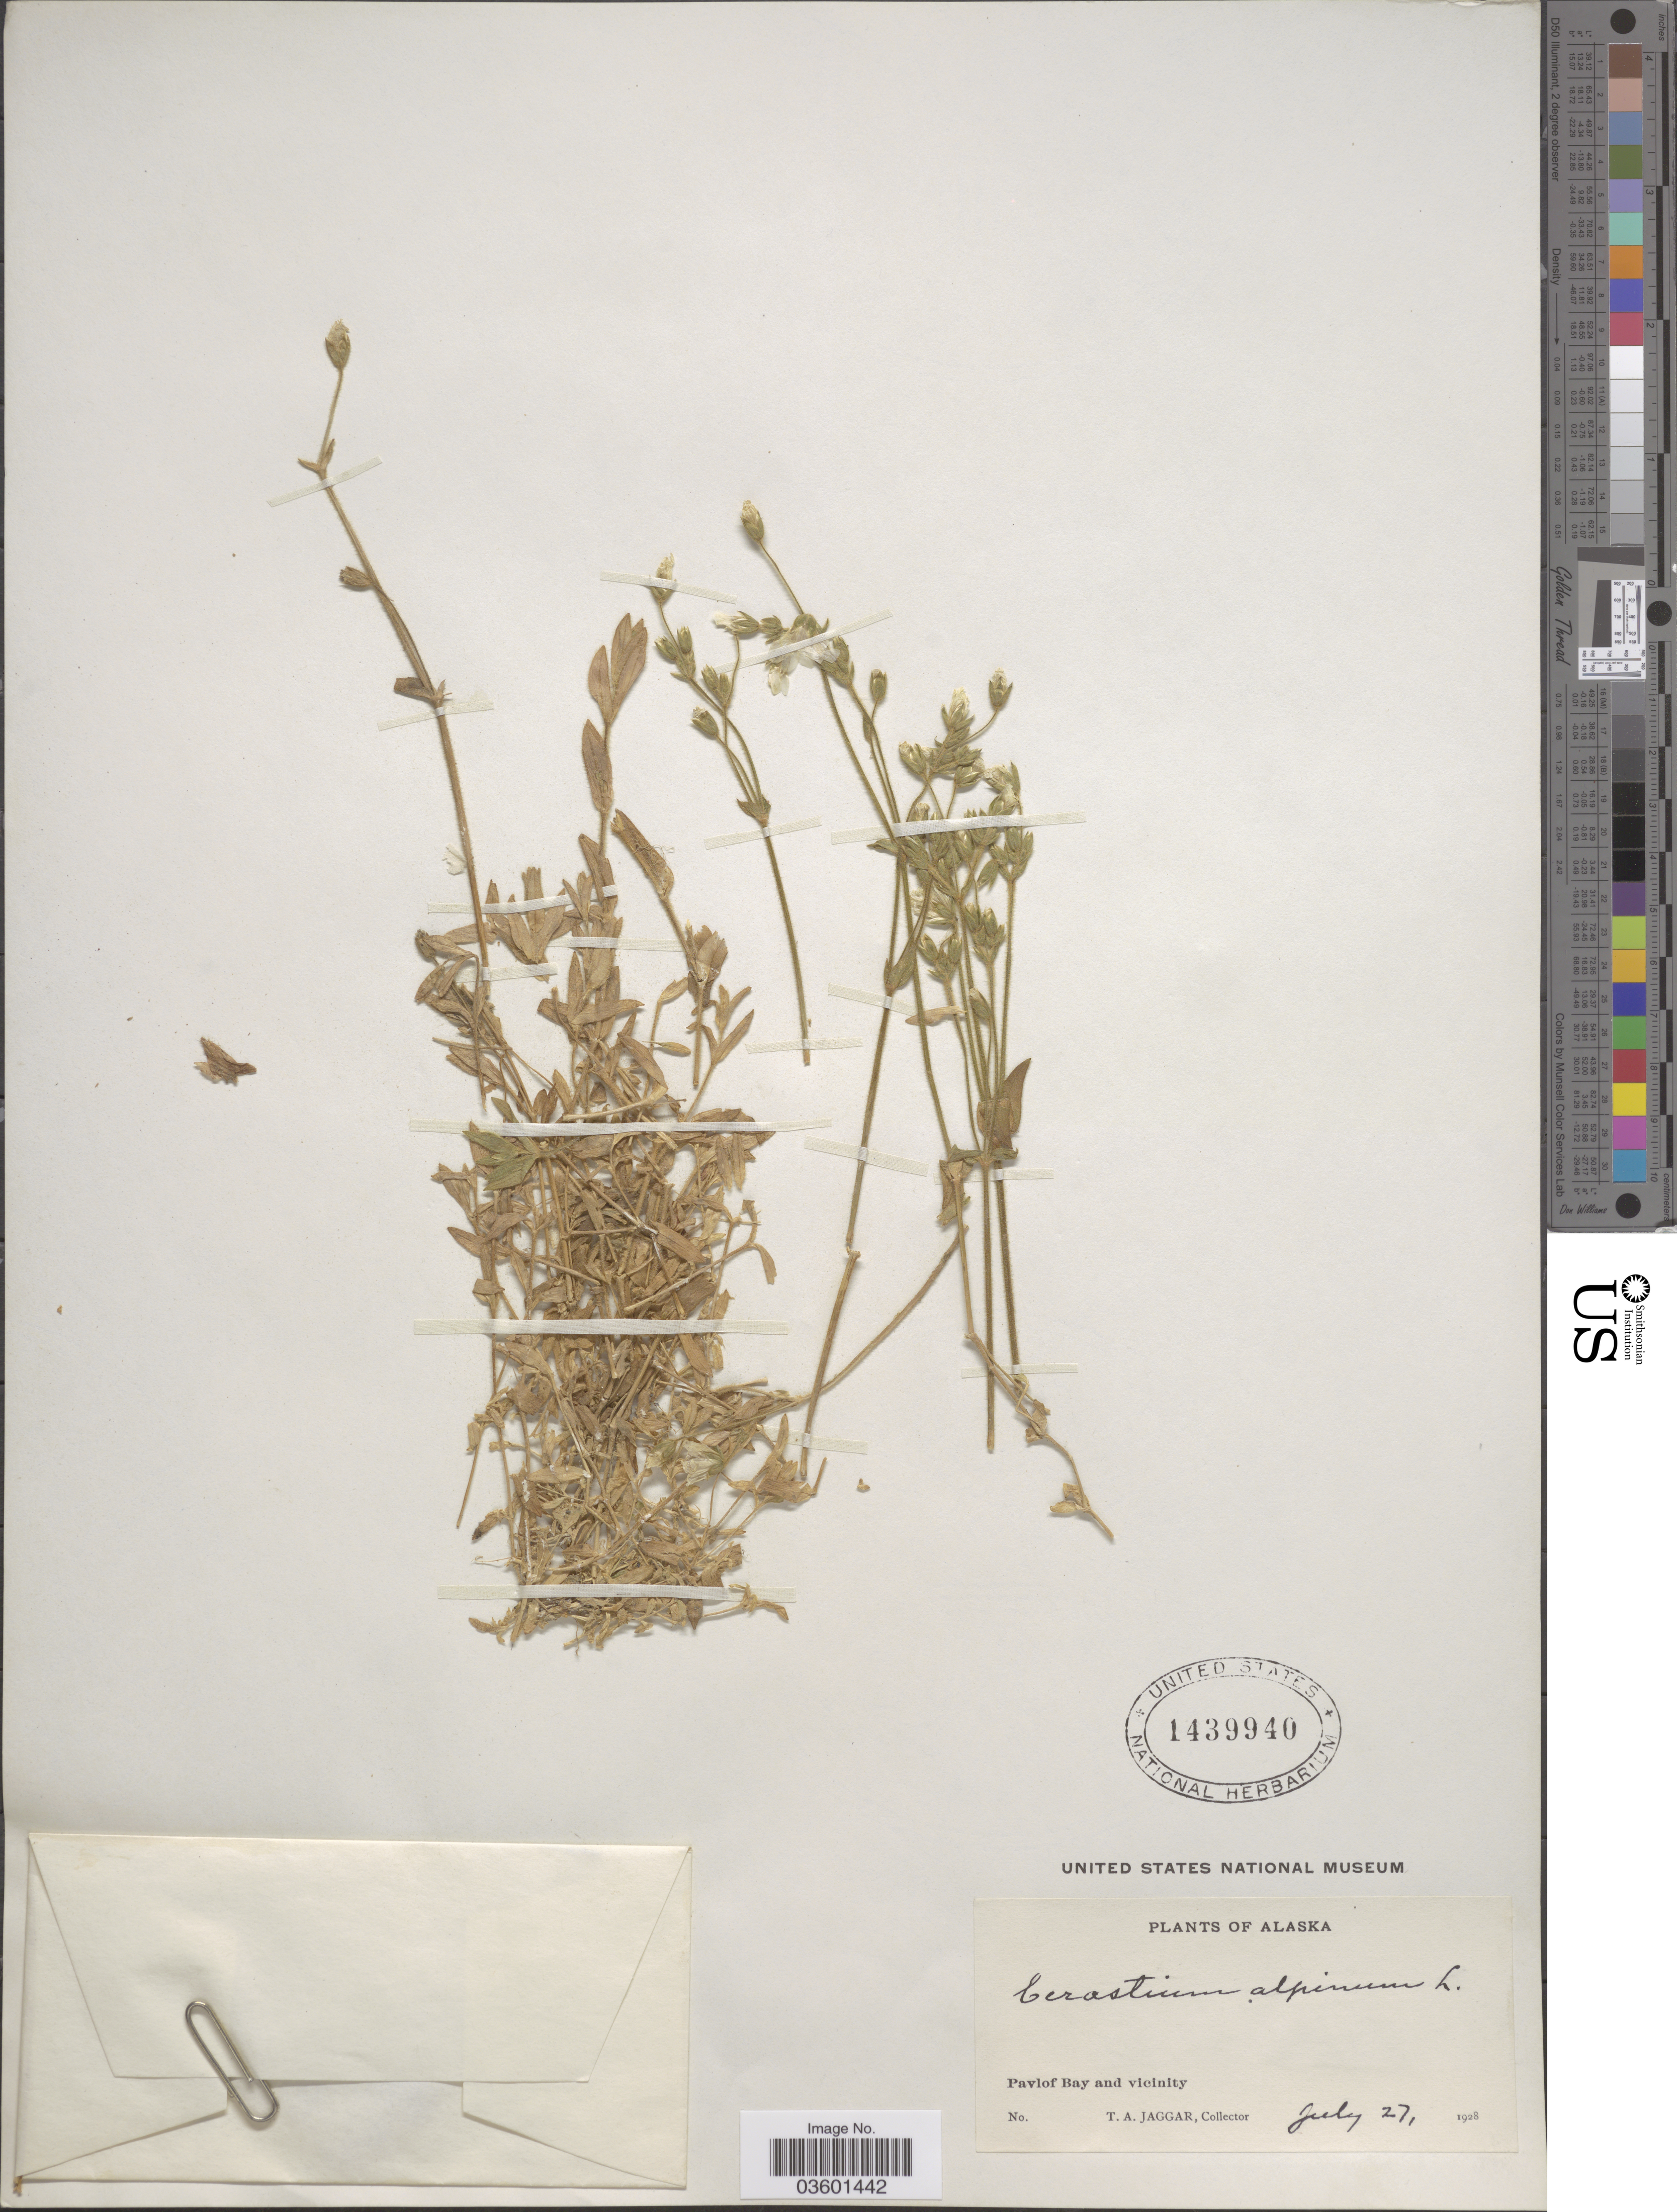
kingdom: Plantae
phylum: Tracheophyta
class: Magnoliopsida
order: Caryophyllales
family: Caryophyllaceae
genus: Cerastium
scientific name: Cerastium beeringianum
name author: Cham. & Schltdl.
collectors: T. Jaggar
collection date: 1928-07-27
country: United States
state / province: Alaska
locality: Pavlof Bay and vicinity.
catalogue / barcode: US 1439940